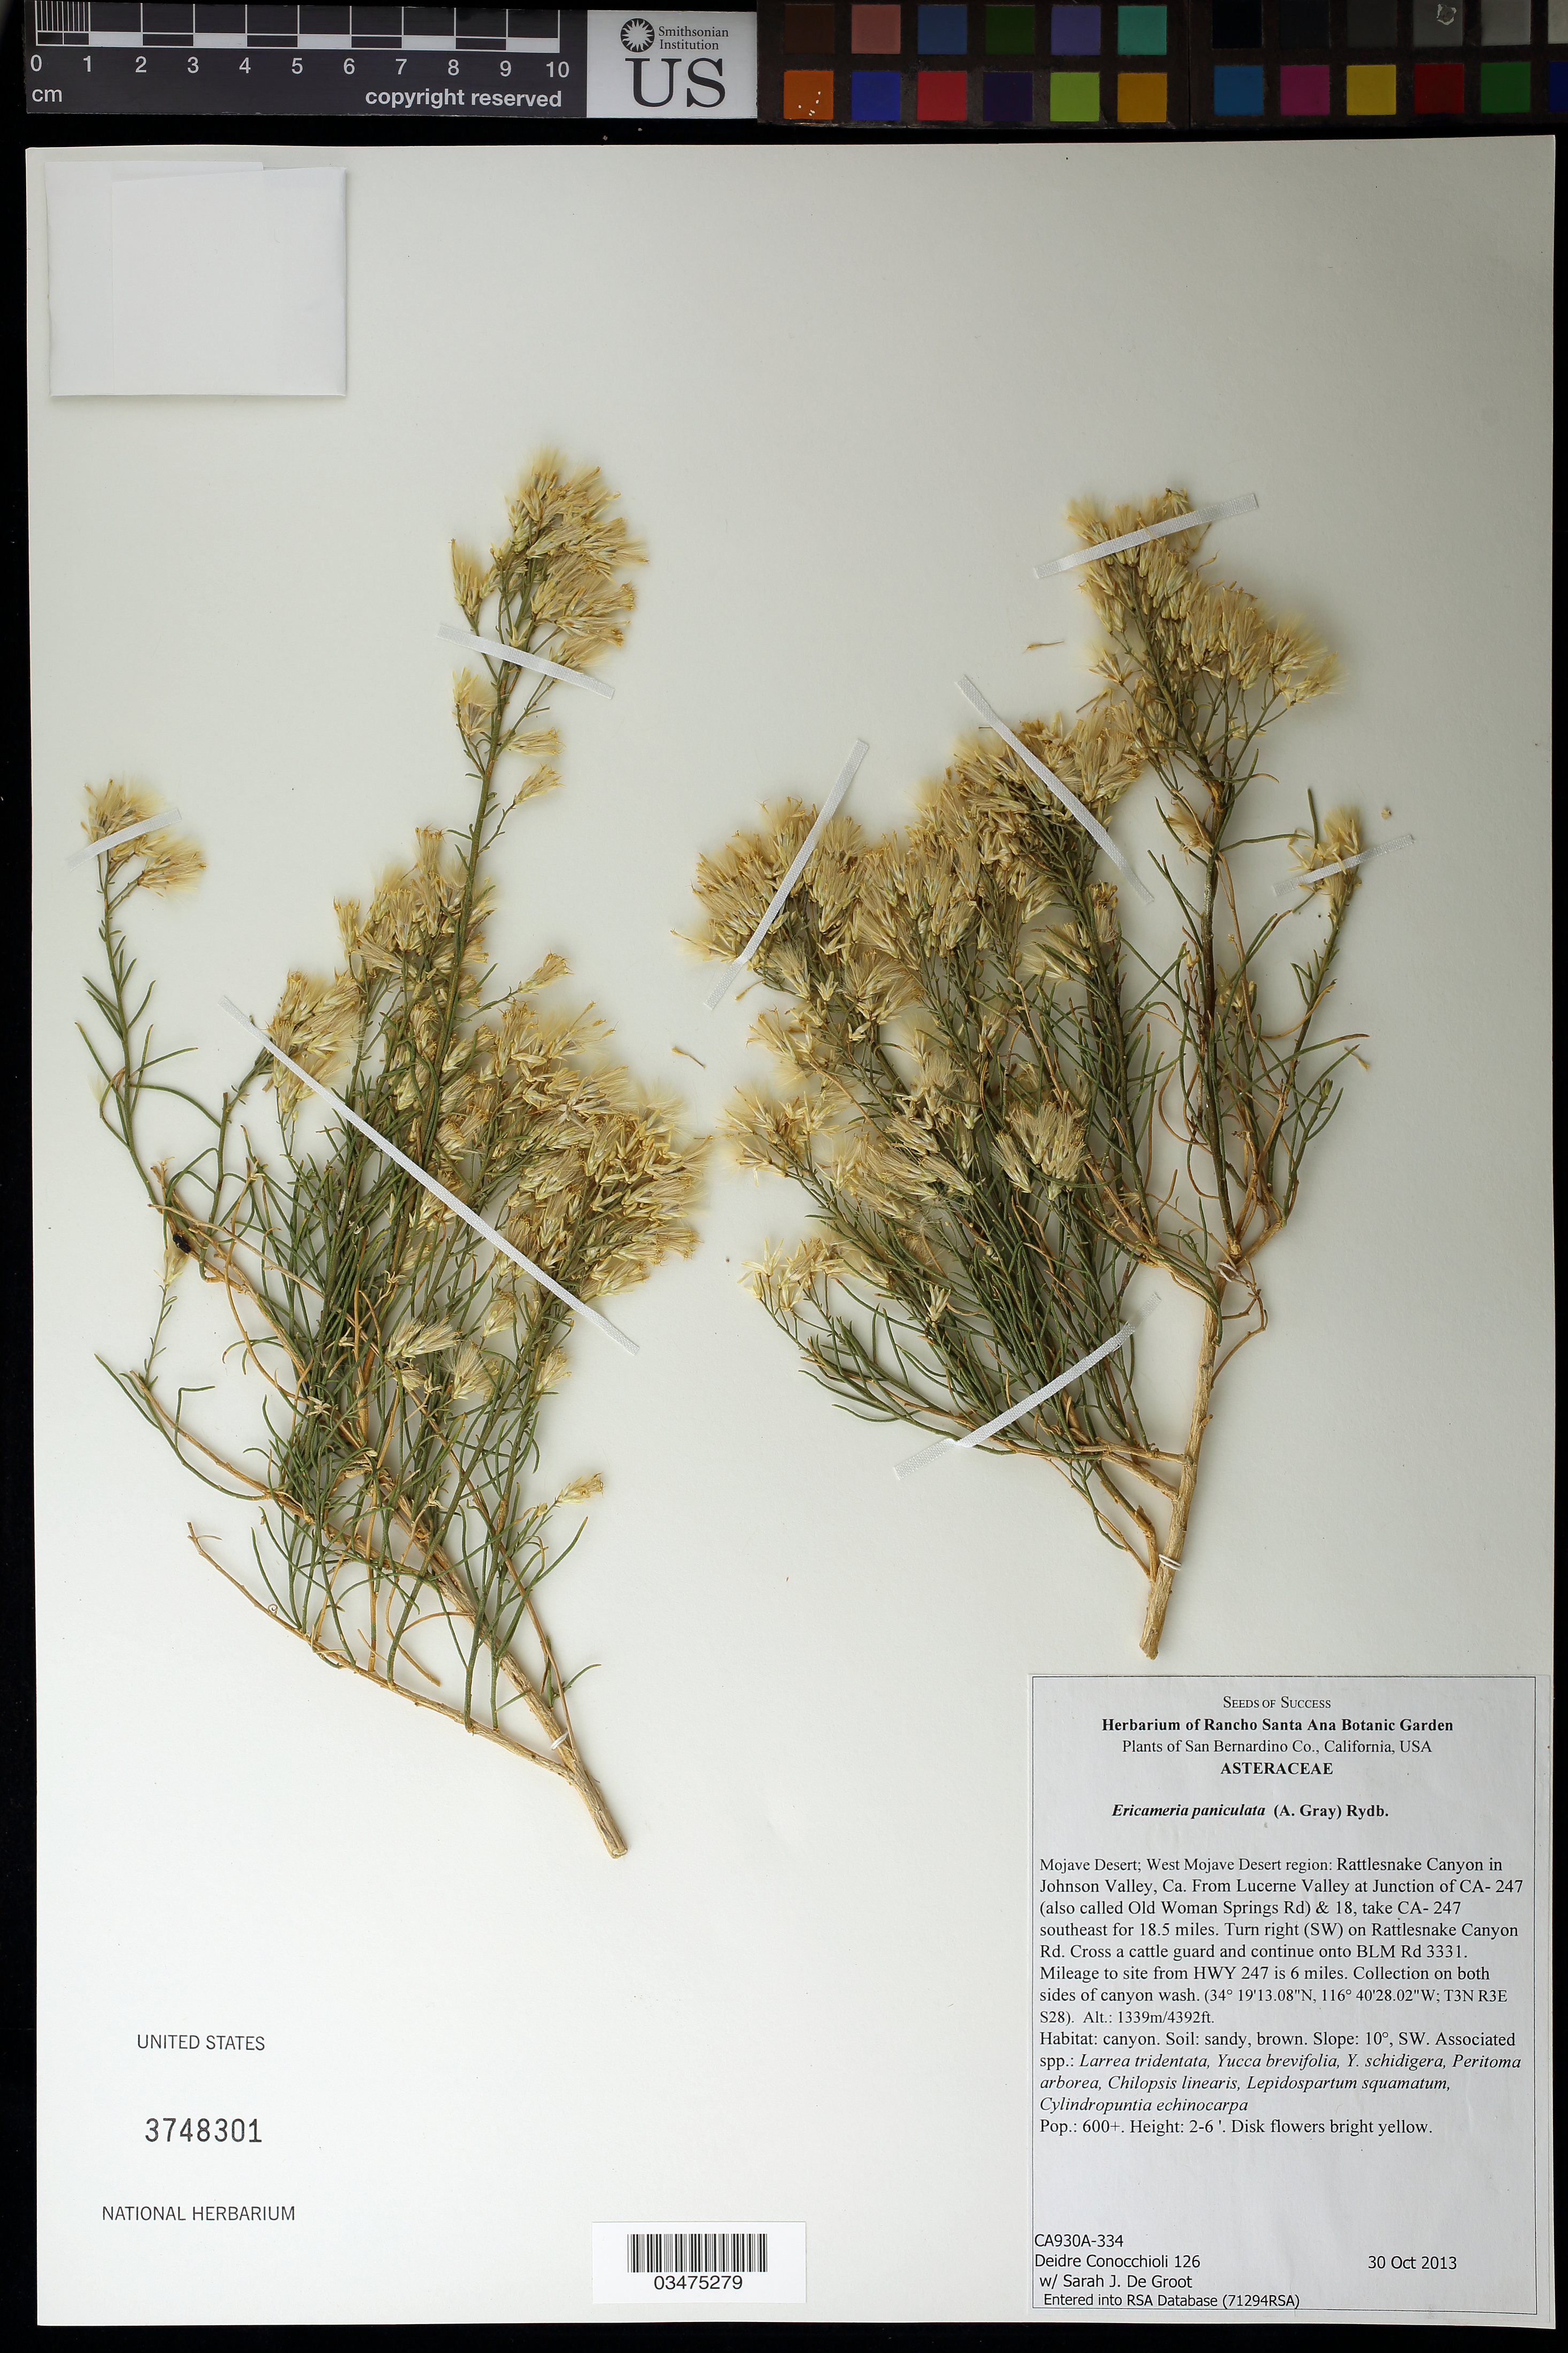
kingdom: Plantae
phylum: Tracheophyta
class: Magnoliopsida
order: Asterales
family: Asteraceae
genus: Ericameria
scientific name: Ericameria paniculata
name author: (A. Gray) Rydb.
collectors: D. Conocchioli & S. De Groot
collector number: CA930A-334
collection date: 2013-10-30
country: United States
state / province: California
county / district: San Bernardino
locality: Mojave Desert. Rattlesnake Canyon in Johnson Valley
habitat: Canyon. Sandy, brown soil.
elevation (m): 1339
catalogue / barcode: US 3748301